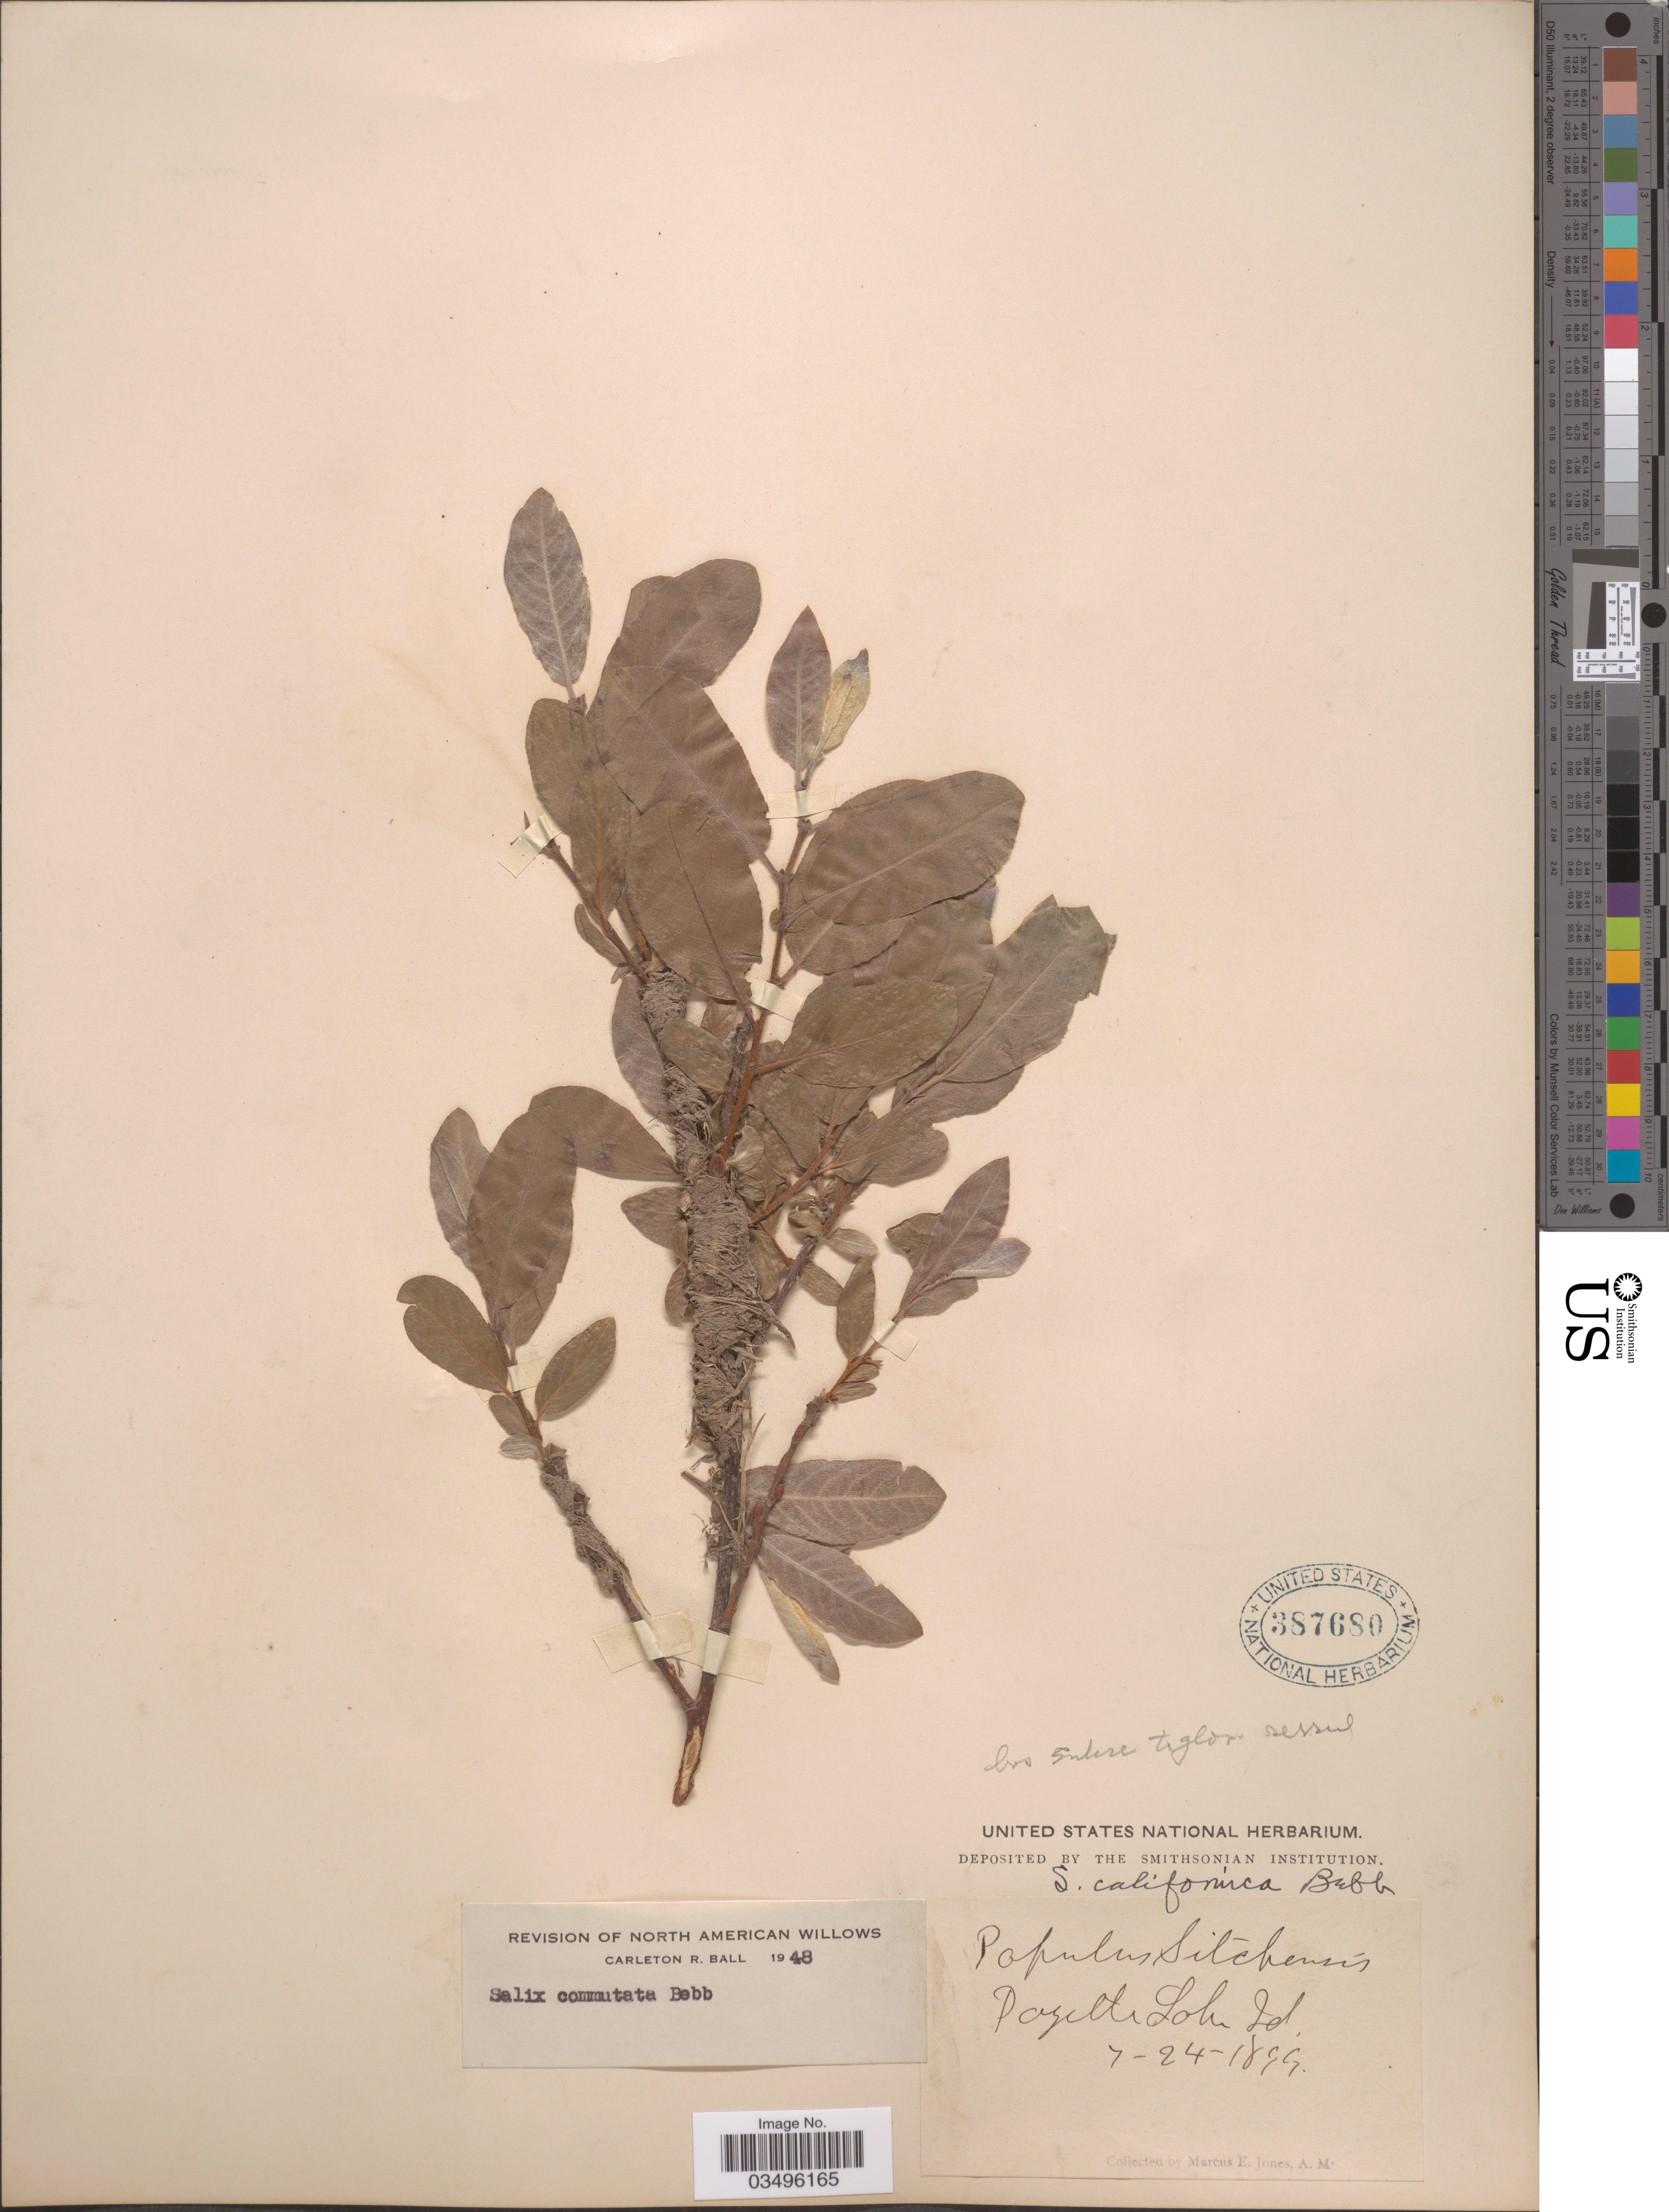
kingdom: Plantae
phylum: Tracheophyta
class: Magnoliopsida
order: Malpighiales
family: Salicaceae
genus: Salix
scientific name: Salix commutata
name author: Bebb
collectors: M. E. Jones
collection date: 1899-07-24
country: United States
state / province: Idaho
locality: Payette Lake.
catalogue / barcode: US 387680